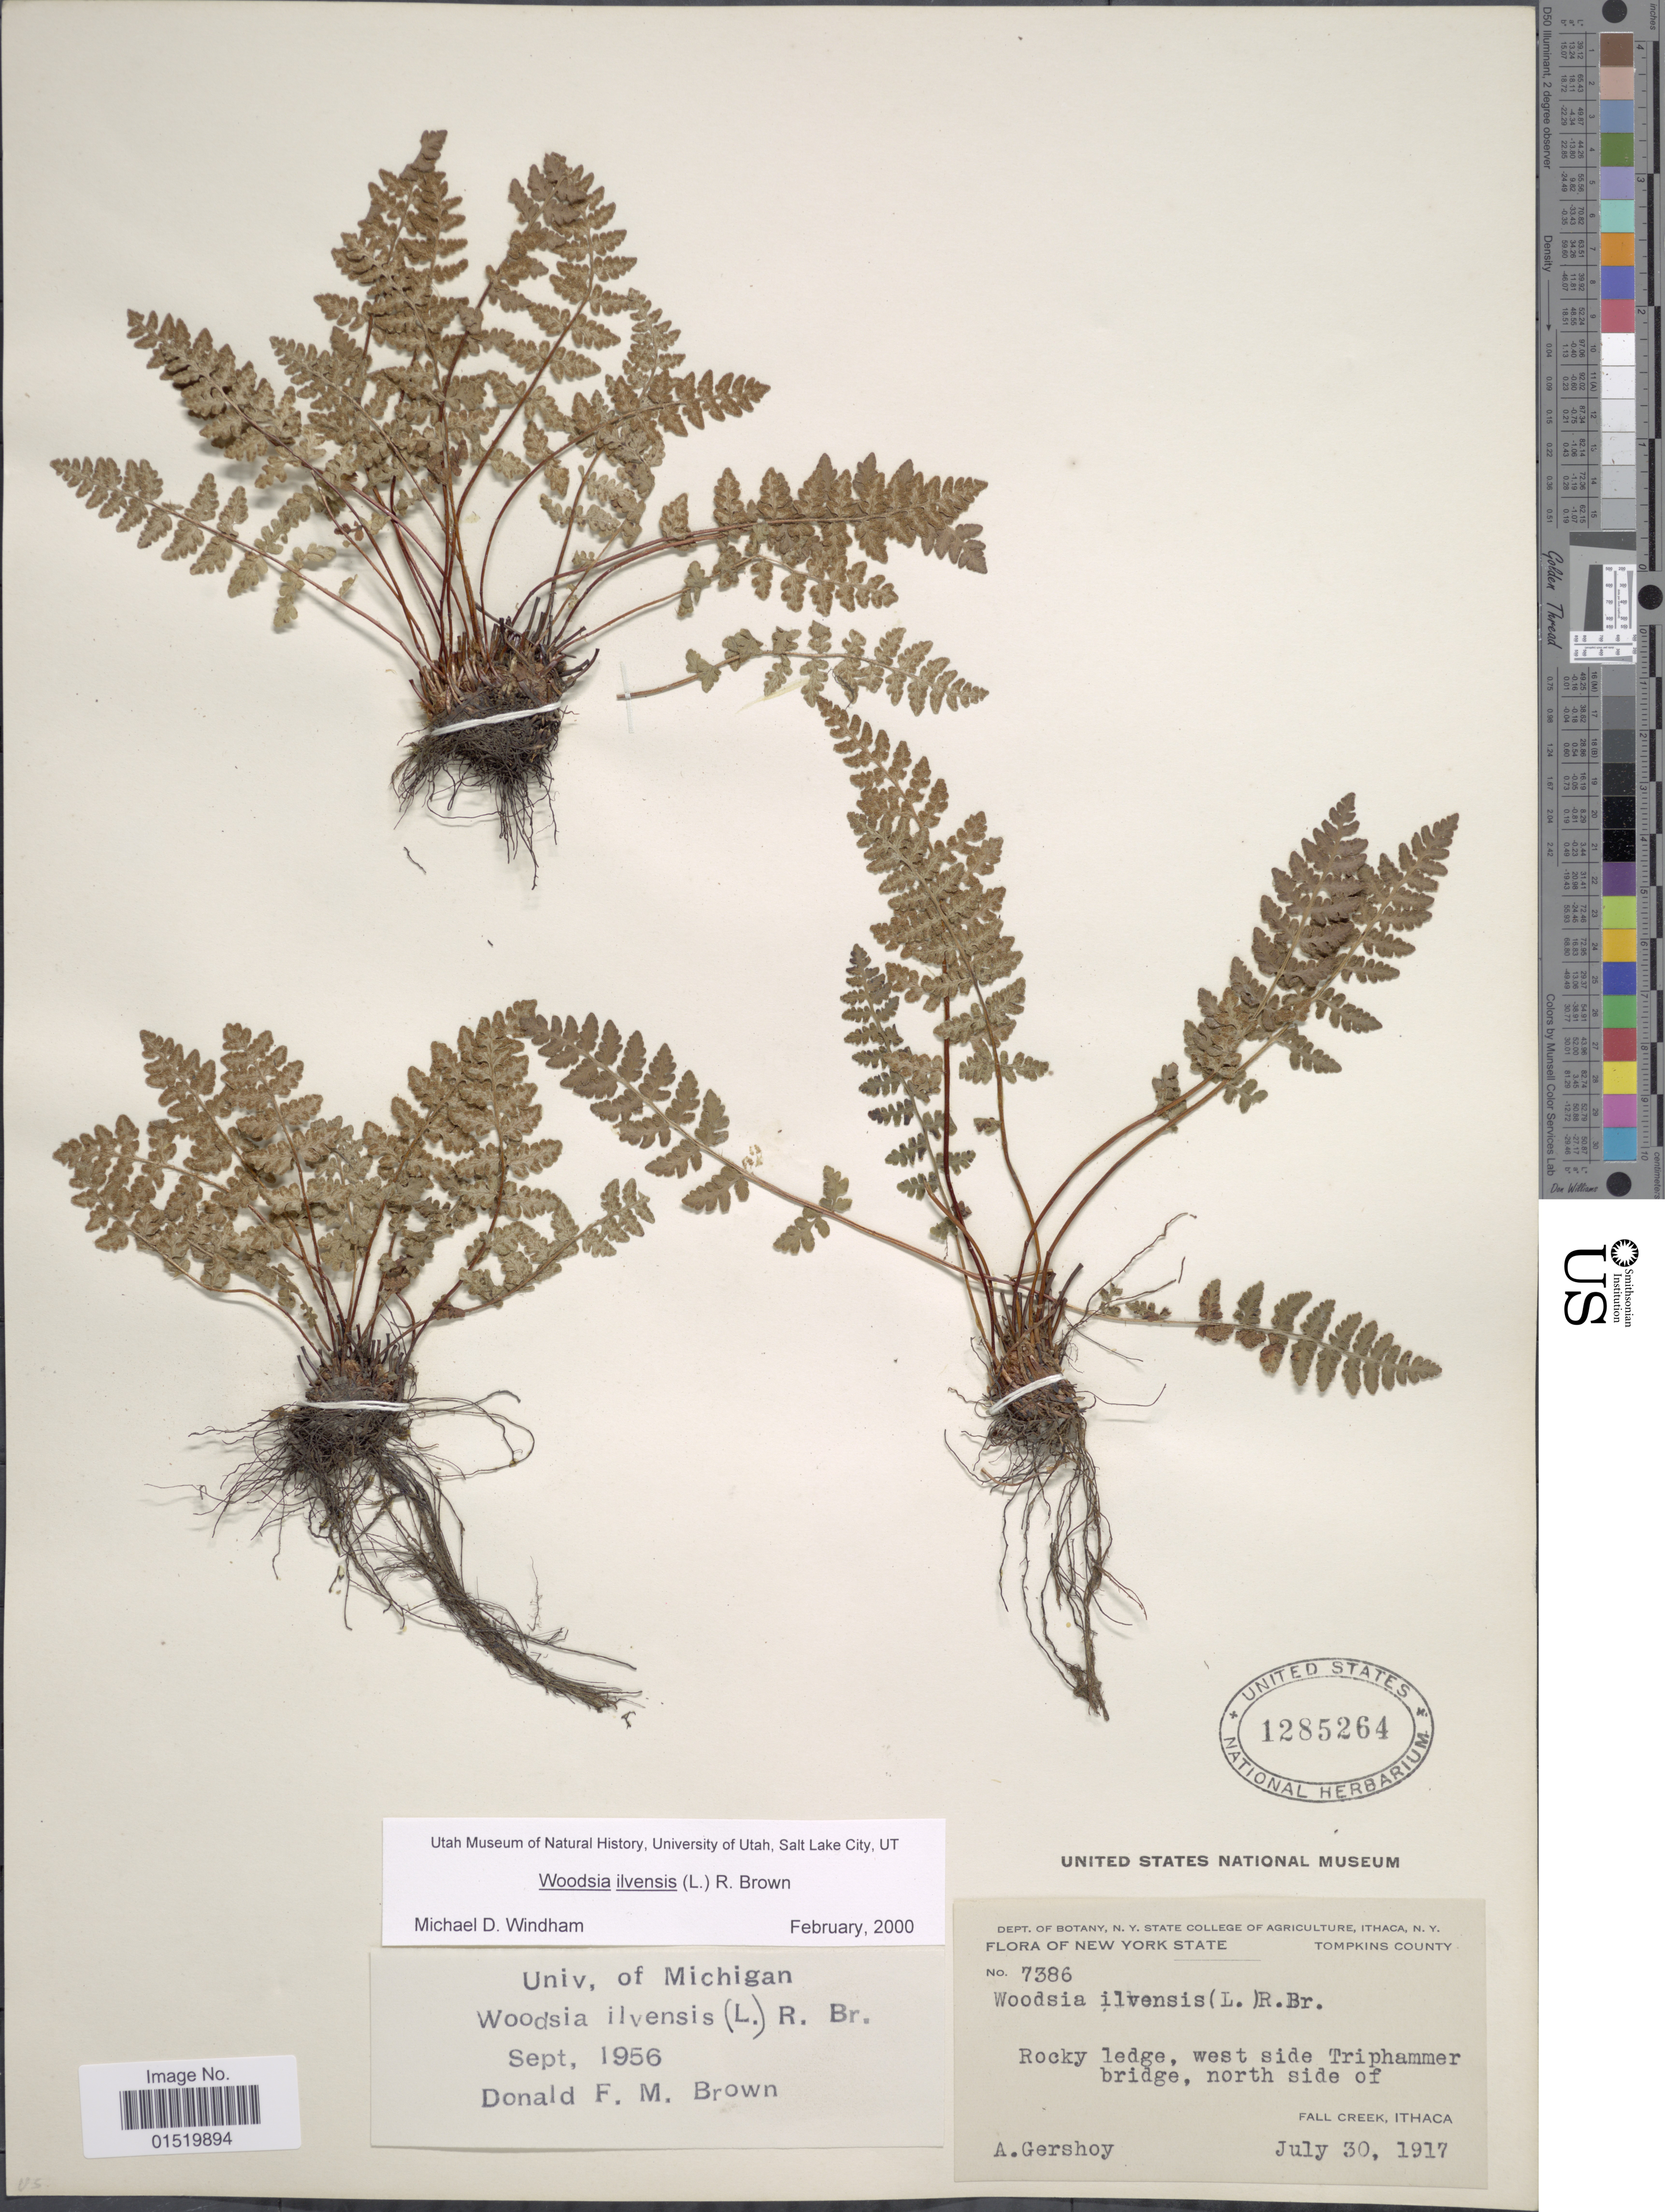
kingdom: Plantae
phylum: Tracheophyta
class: Polypodiopsida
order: Polypodiales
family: Woodsiaceae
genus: Woodsia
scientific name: Woodsia ilvensis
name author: (L.) R. Br.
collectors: A. Gershoy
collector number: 7386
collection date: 1917-07-30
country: United States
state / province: New York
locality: Tompkins County, Rocky ledge, west side Triphammer bridge, north side of Fall Creek, Ithaca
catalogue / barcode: US 1285264